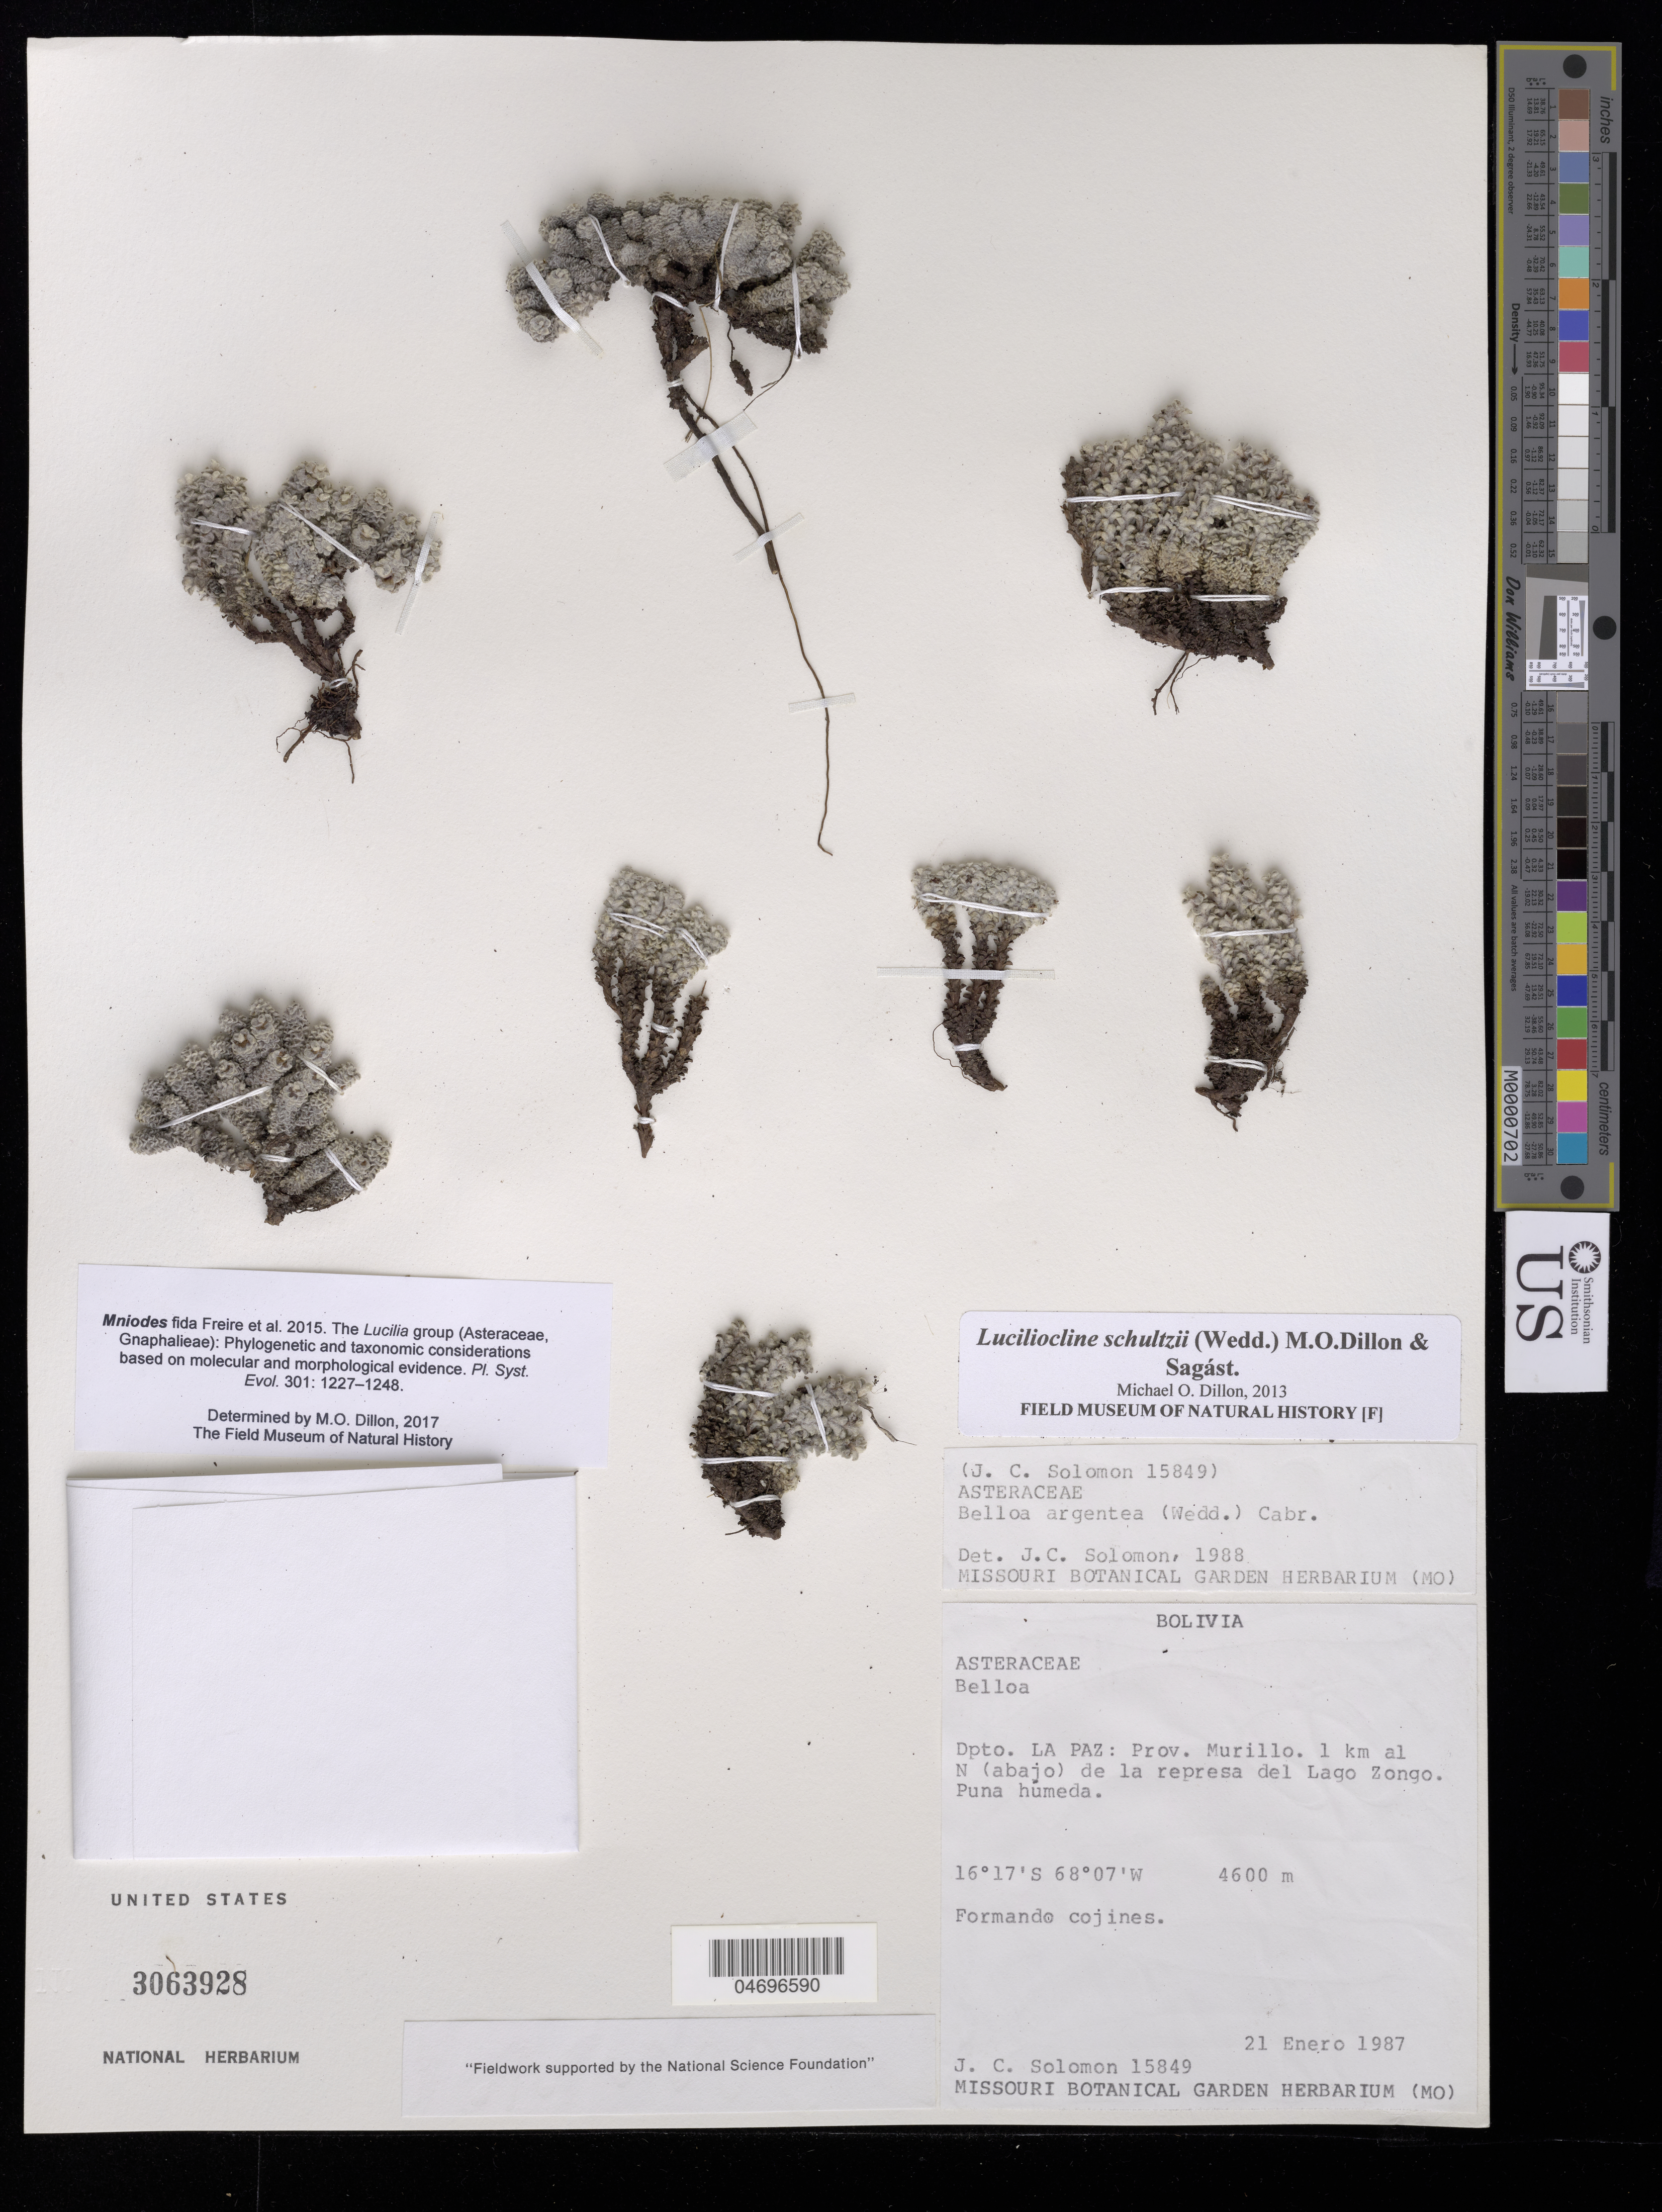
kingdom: Plantae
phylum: Tracheophyta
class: Magnoliopsida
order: Asterales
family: Asteraceae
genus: Mniodes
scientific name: Mniodes caespititia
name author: (Wedd.) Quip. & M.O. Dillon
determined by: Dillon, M. O.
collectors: J. C. Solomon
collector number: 15849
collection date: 1987-01-21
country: Bolivia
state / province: La Paz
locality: Dpto. La Paz: Prov. Murillo, 1 km al N (abajo) de la represa del Lago Zongo Puna humeda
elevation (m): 4600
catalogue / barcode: US 3063928